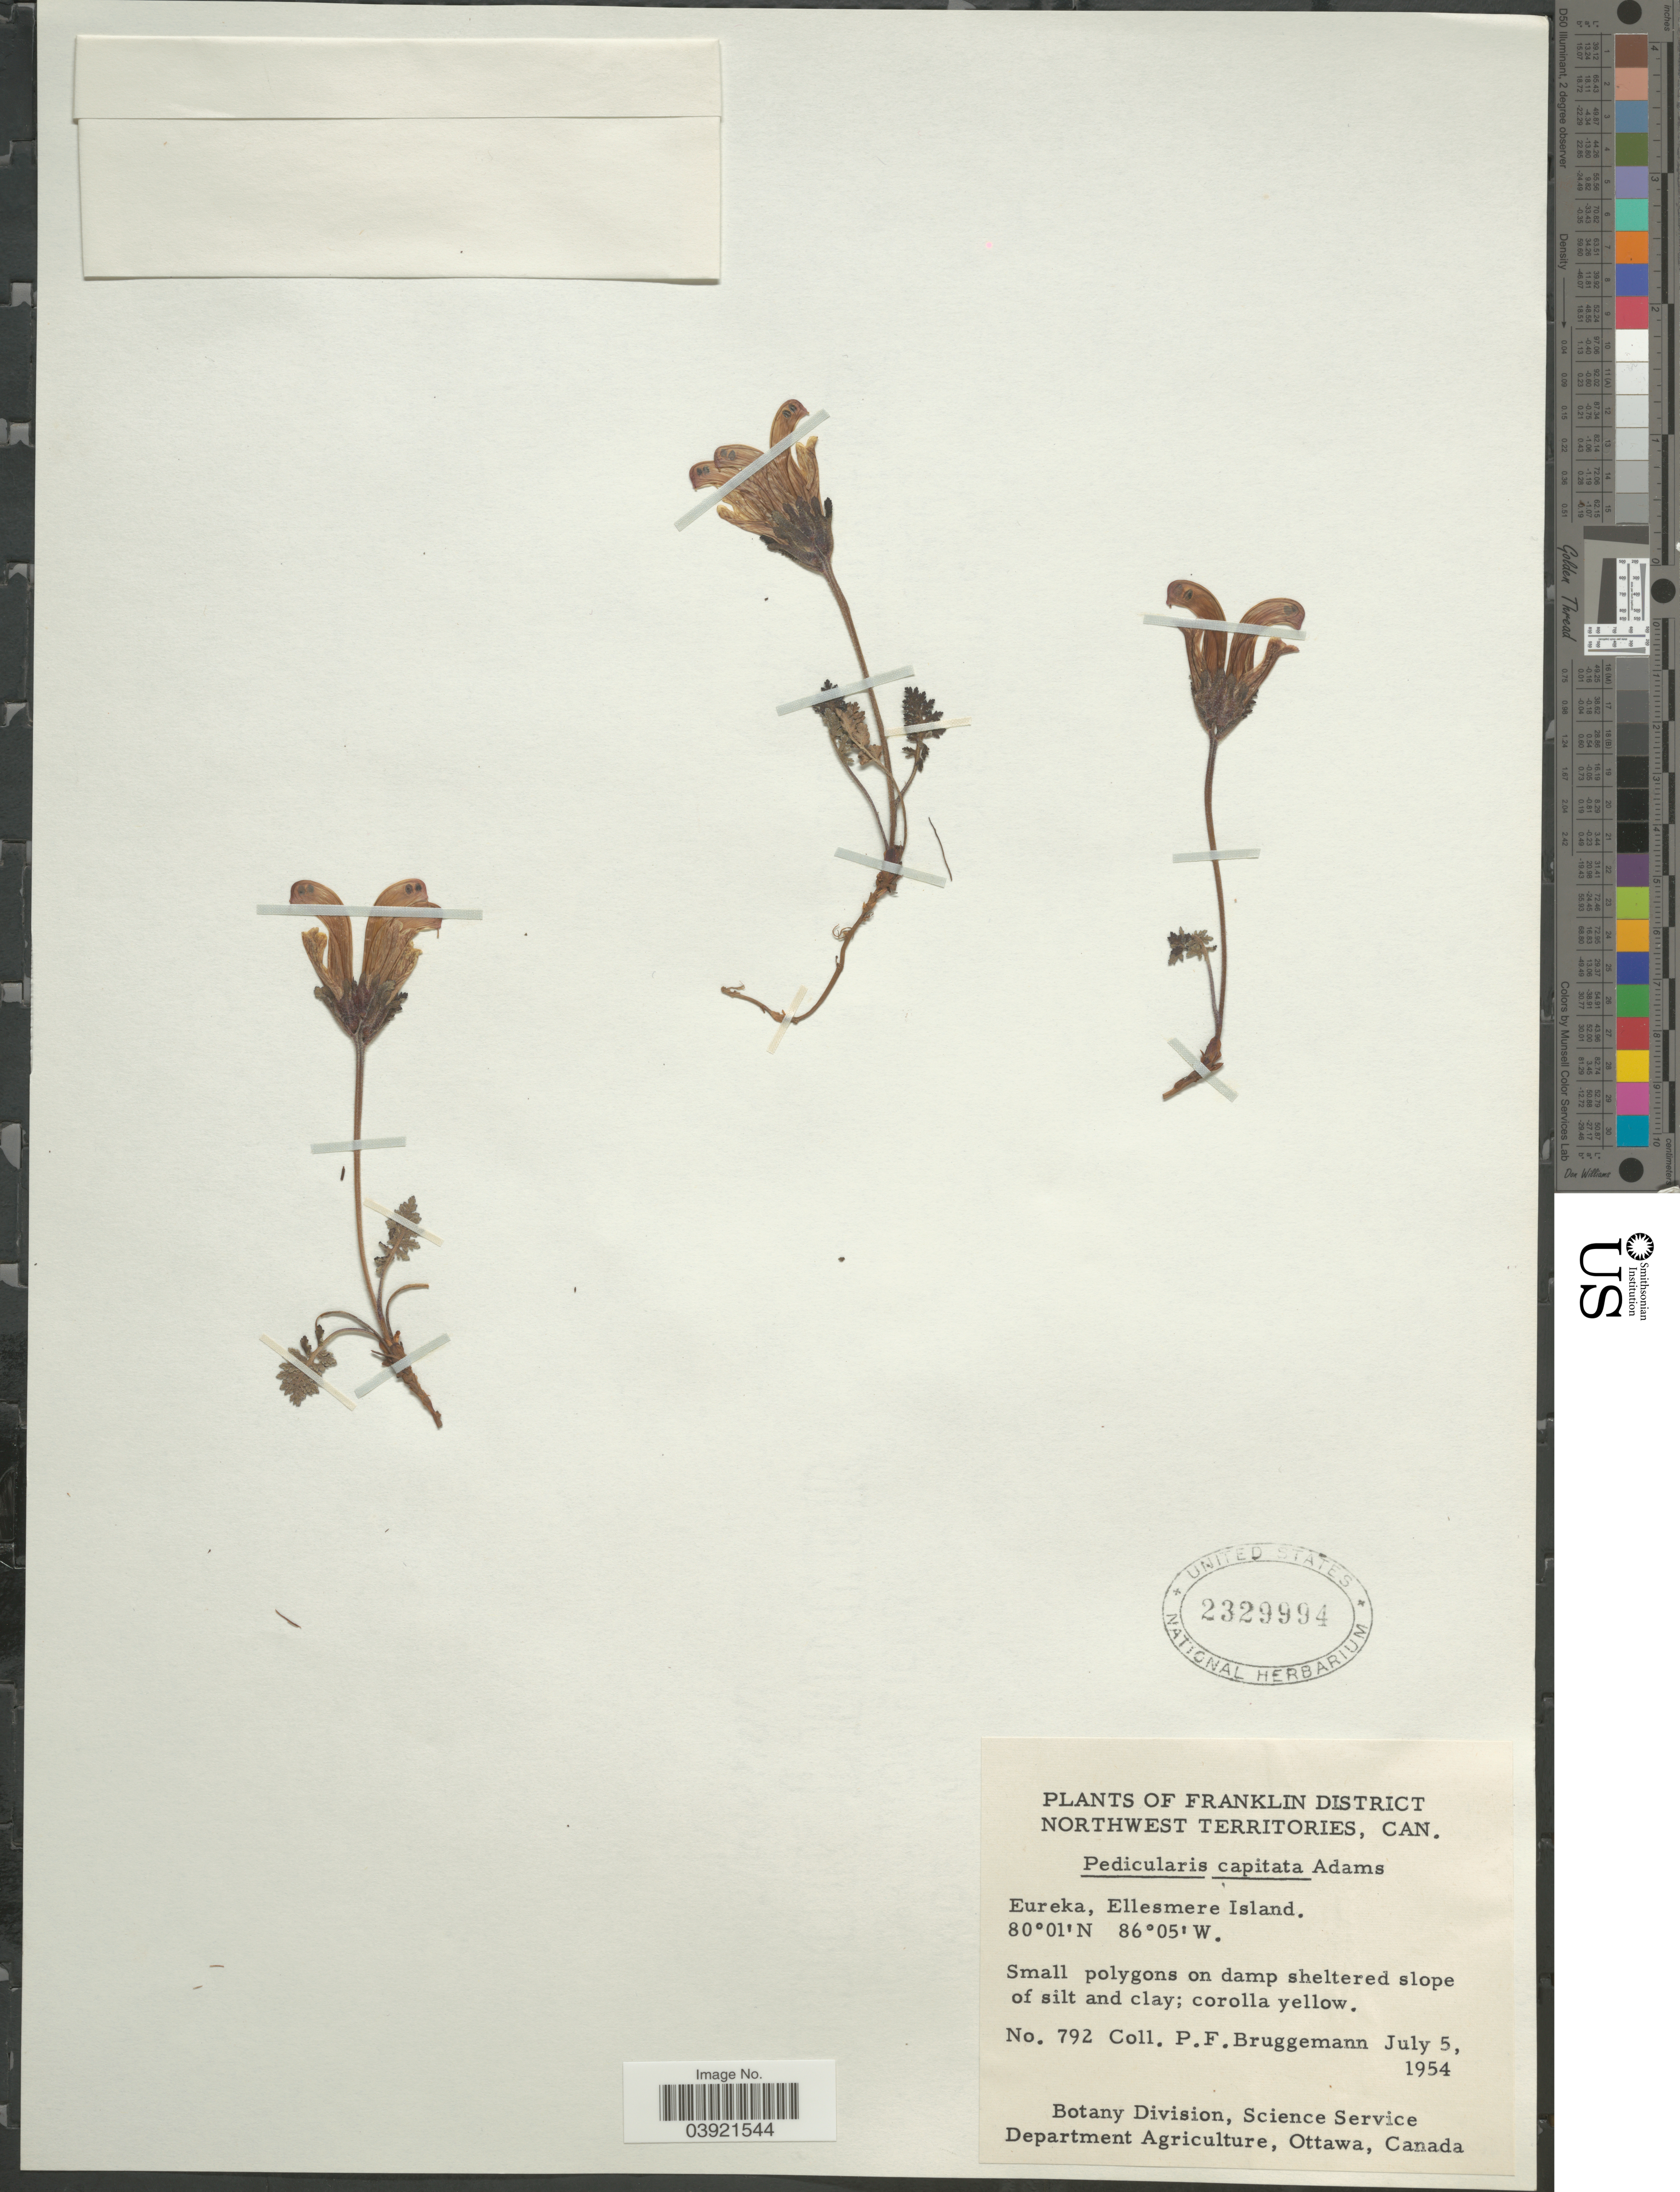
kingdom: Plantae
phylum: Tracheophyta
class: Magnoliopsida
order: Lamiales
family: Orobanchaceae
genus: Pedicularis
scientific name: Pedicularis capitata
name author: Adams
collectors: P. Bruggemann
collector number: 792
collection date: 1954-07-05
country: Canada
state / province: Northwest Territories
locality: Franklin District. Eureka, Ellesmere Island.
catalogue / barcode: US 2329994